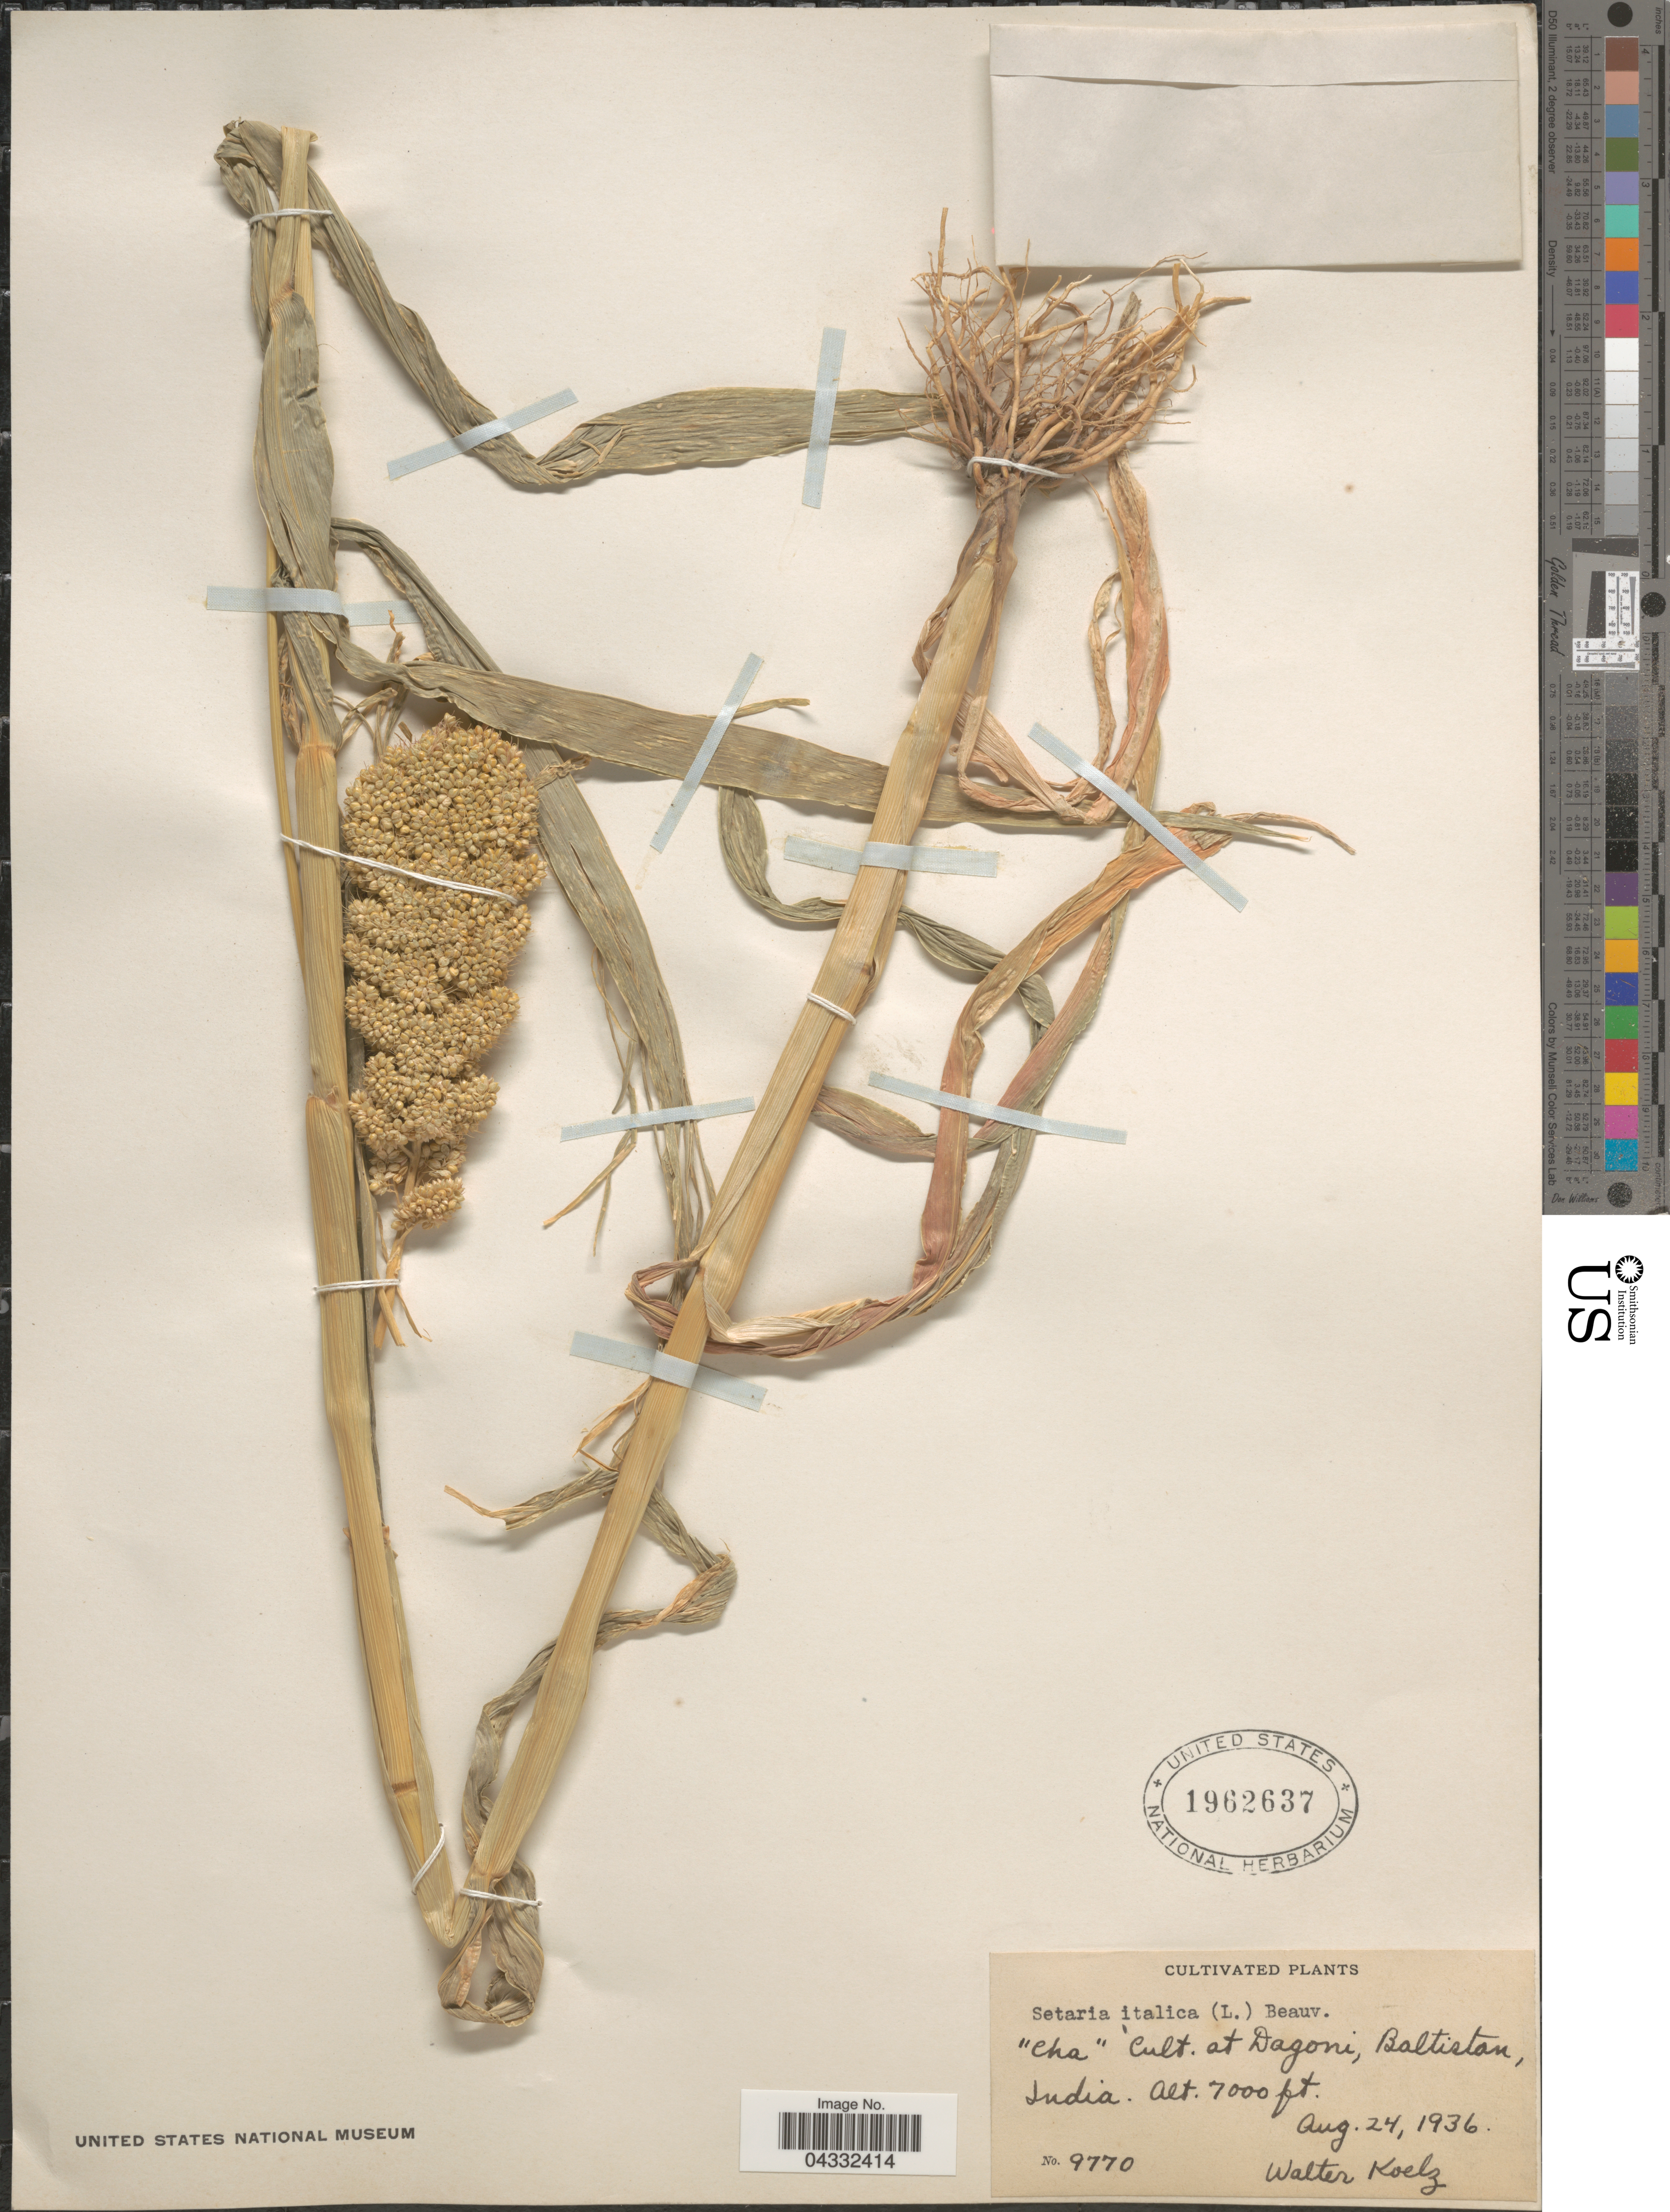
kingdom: Plantae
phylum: Tracheophyta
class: Liliopsida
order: Poales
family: Poaceae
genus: Setaria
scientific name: Setaria italica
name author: (L.) P. Beauv.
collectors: W. N. Koelz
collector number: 9770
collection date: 1936-08-24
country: Pakistan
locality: Cha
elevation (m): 2134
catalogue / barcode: US 1962637